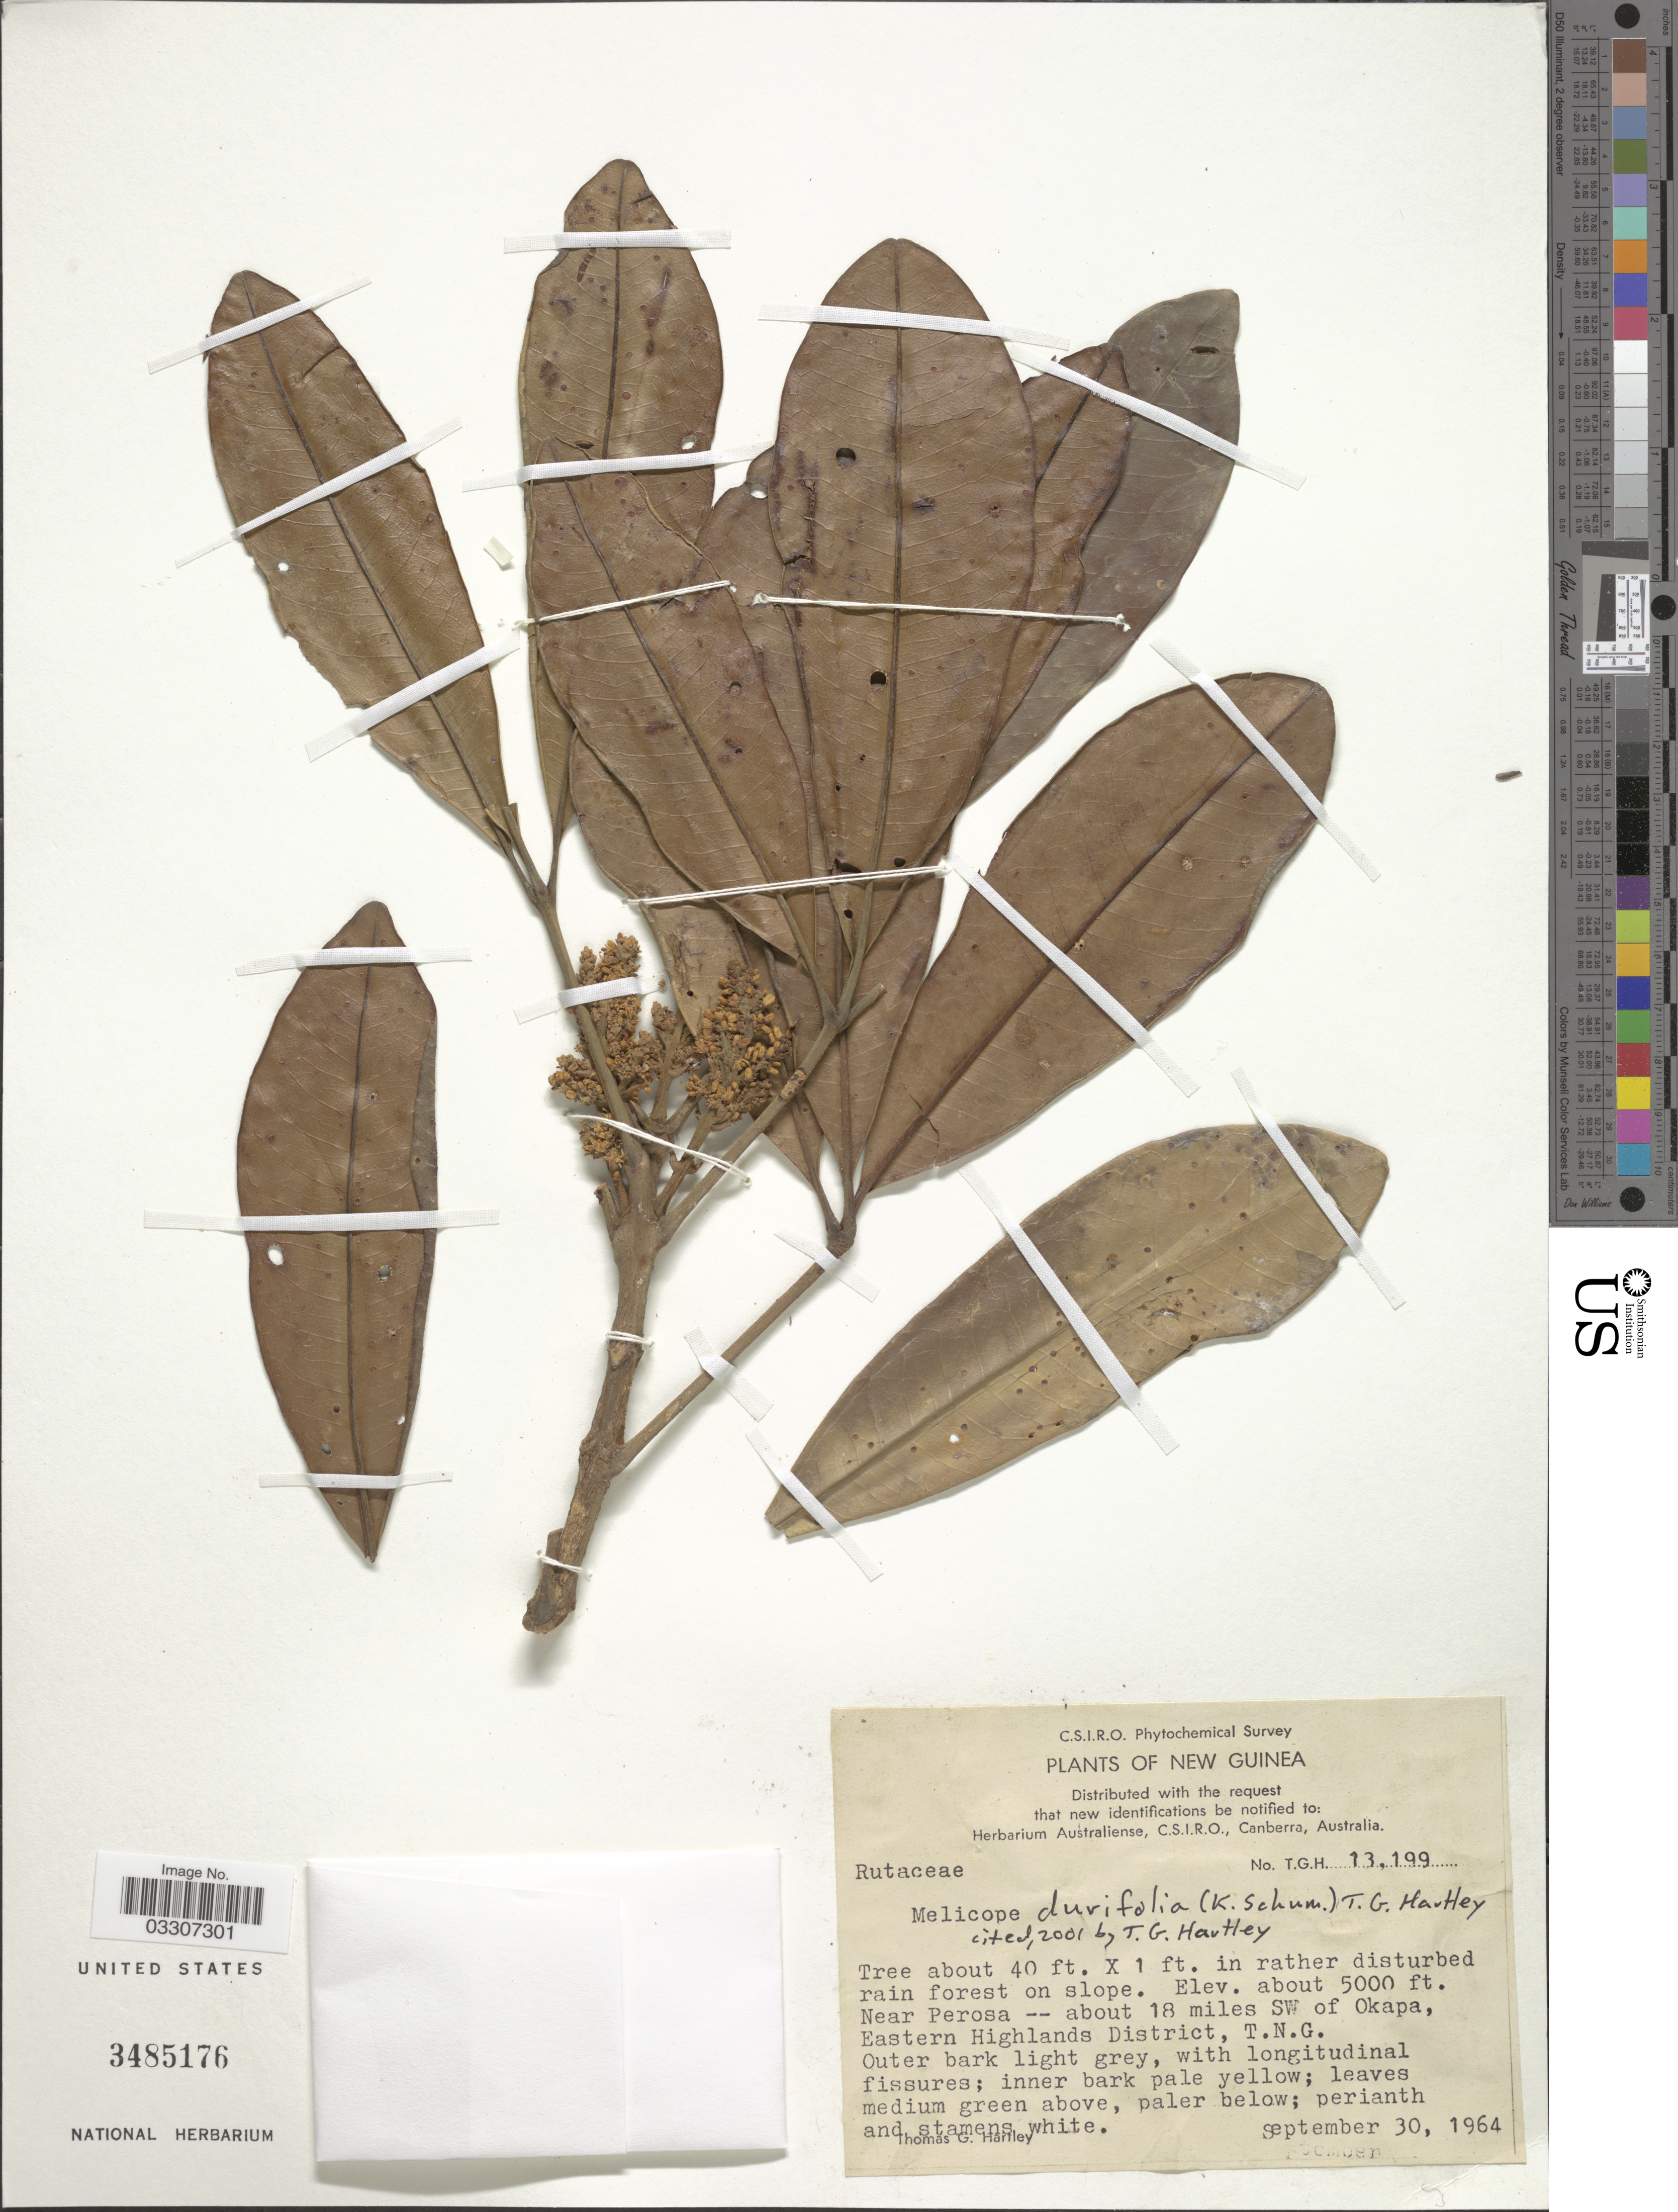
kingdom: Plantae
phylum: Tracheophyta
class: Magnoliopsida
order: Sapindales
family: Rutaceae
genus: Melicope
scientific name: Melicope durifolia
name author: (K. Schum.) T.G. Hartley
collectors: T. G. Hartley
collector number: T.G.H.13199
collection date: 1964-09-30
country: Papua New Guinea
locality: New Guinea. Near Perosa -- about 18 miles SW of Okapa, Eastern Highlands District, T. N. G.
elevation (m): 1524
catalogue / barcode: US 3485176